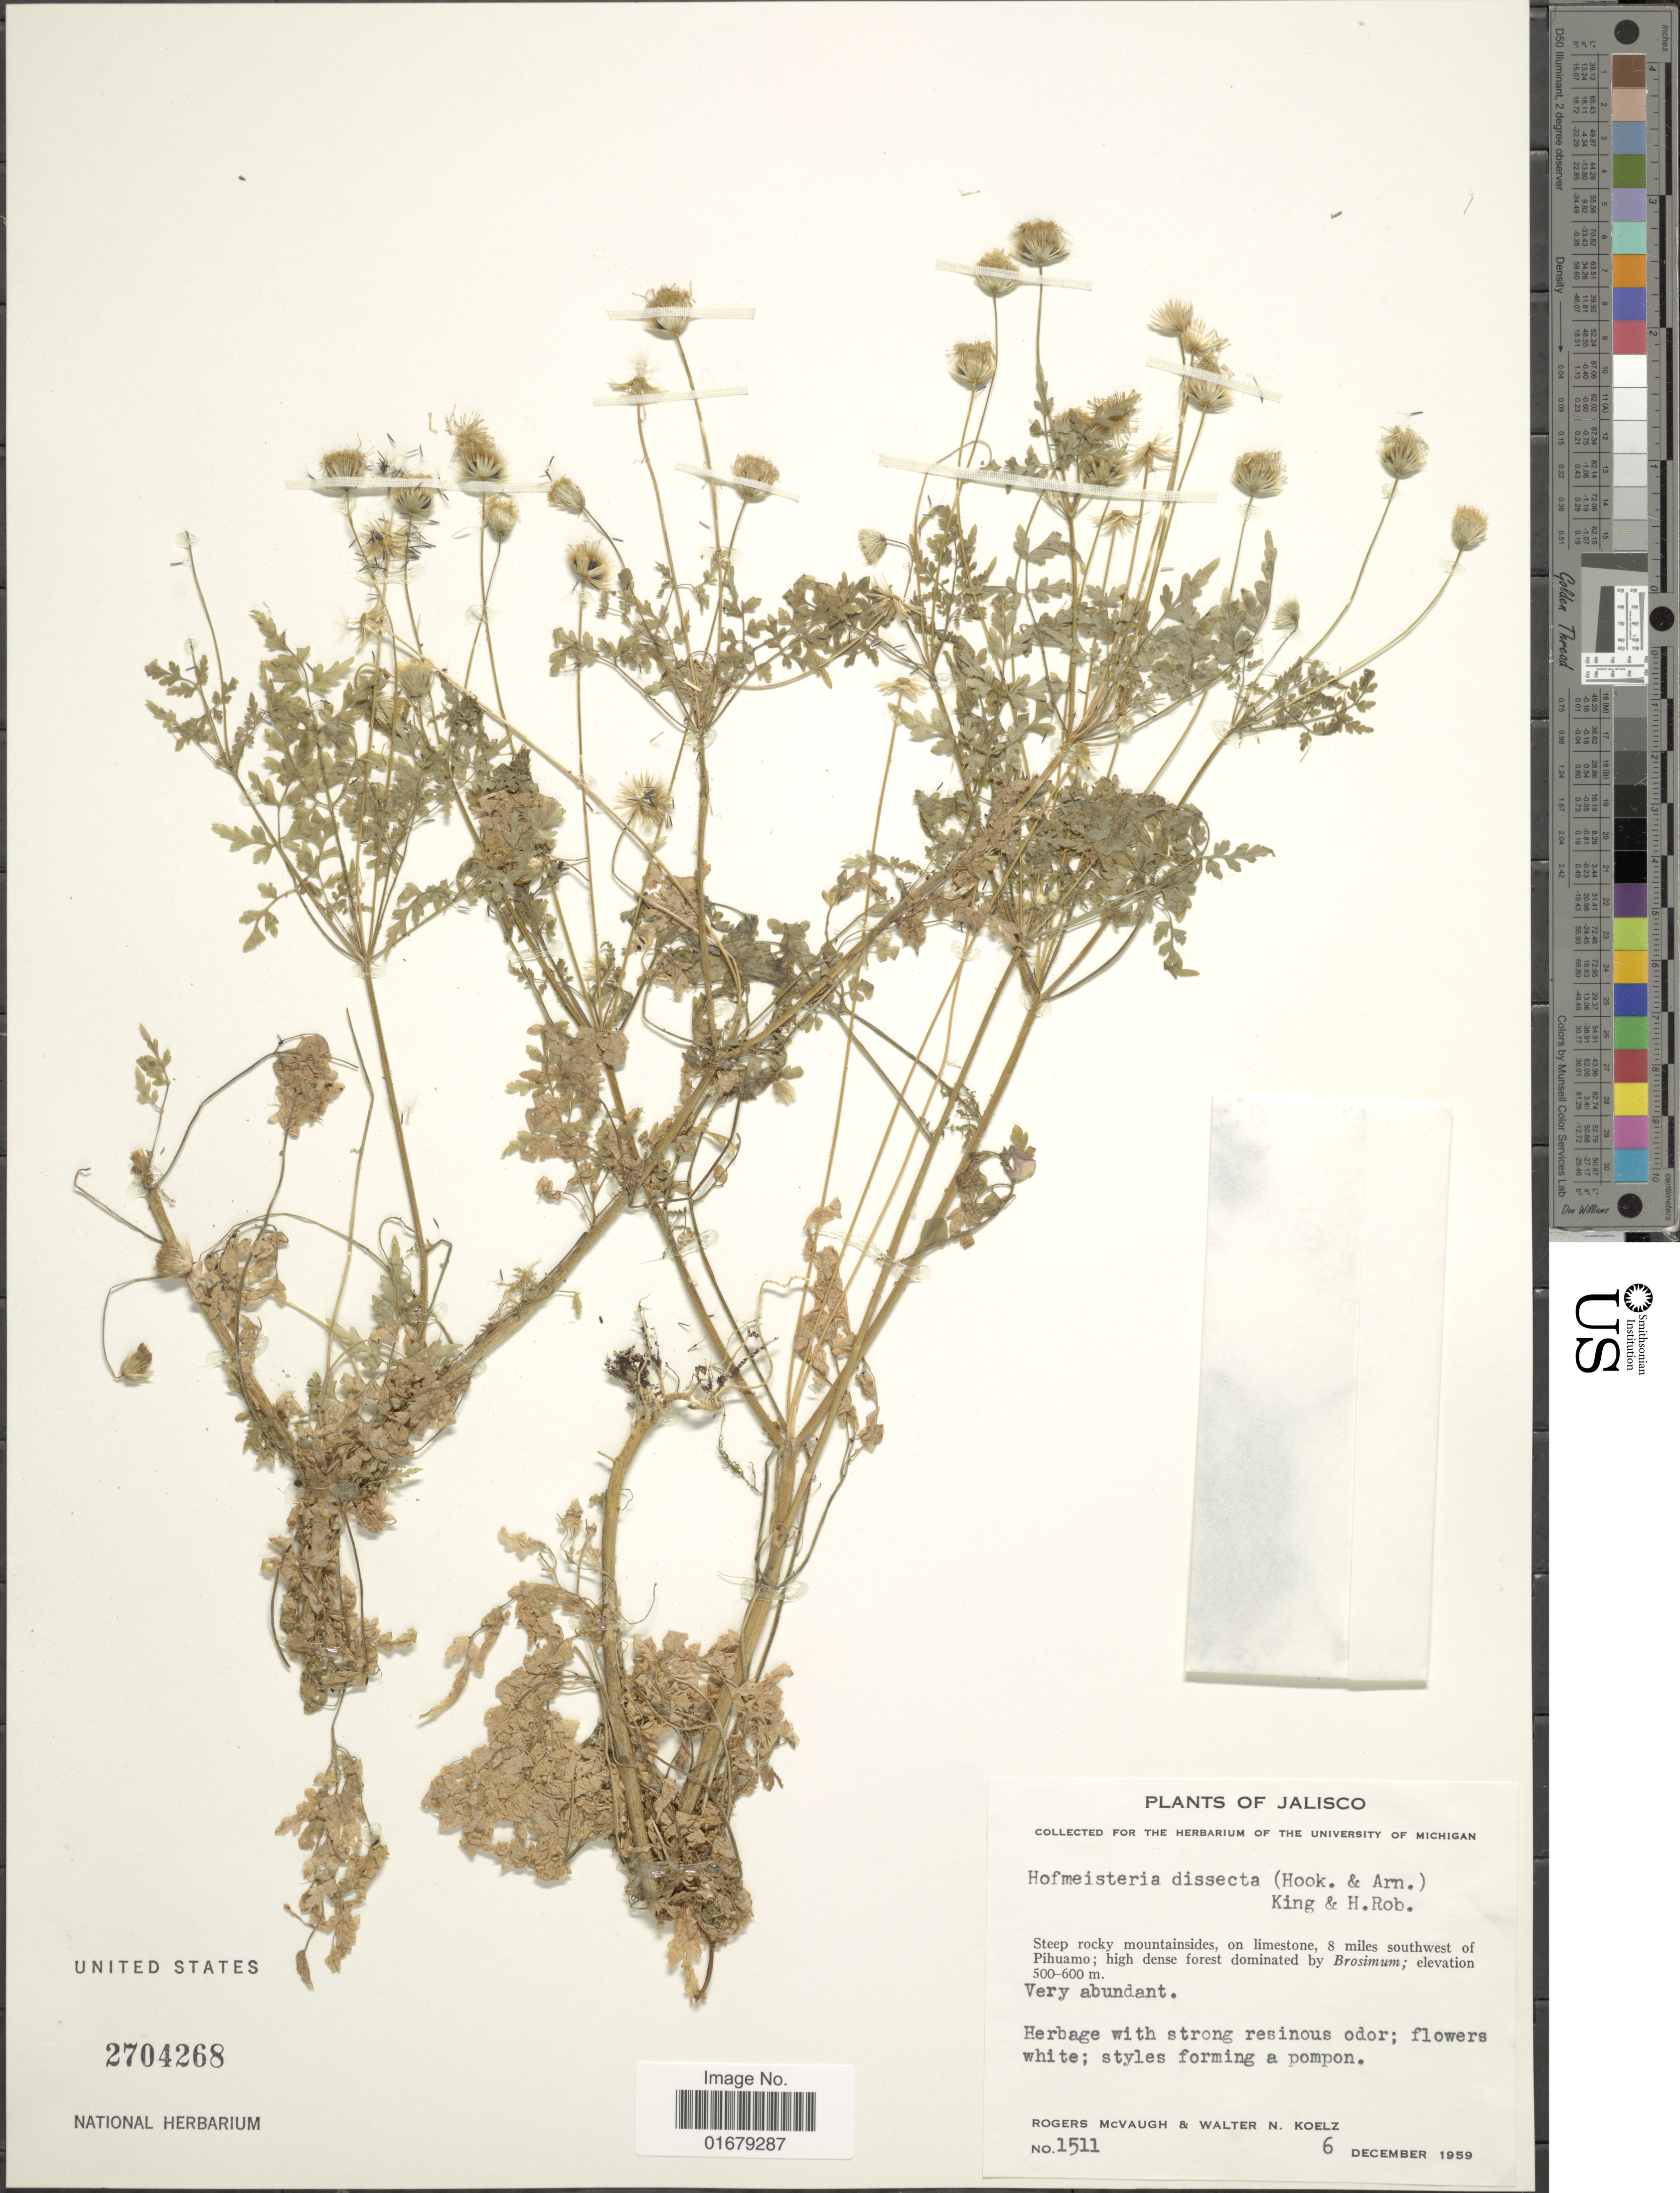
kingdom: Plantae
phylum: Tracheophyta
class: Magnoliopsida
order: Asterales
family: Asteraceae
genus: Hofmeisteria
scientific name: Hofmeisteria dissecta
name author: (Hook.) R.M. King & H. Rob.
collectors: R. McVaugh & W. N. Koelz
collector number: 1511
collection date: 1959-12-06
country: Mexico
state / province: Jalisco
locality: Steep rocky mountainsides, on limestone, 8 miles southwest of Pihuamo.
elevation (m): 500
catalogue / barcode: US 2704268